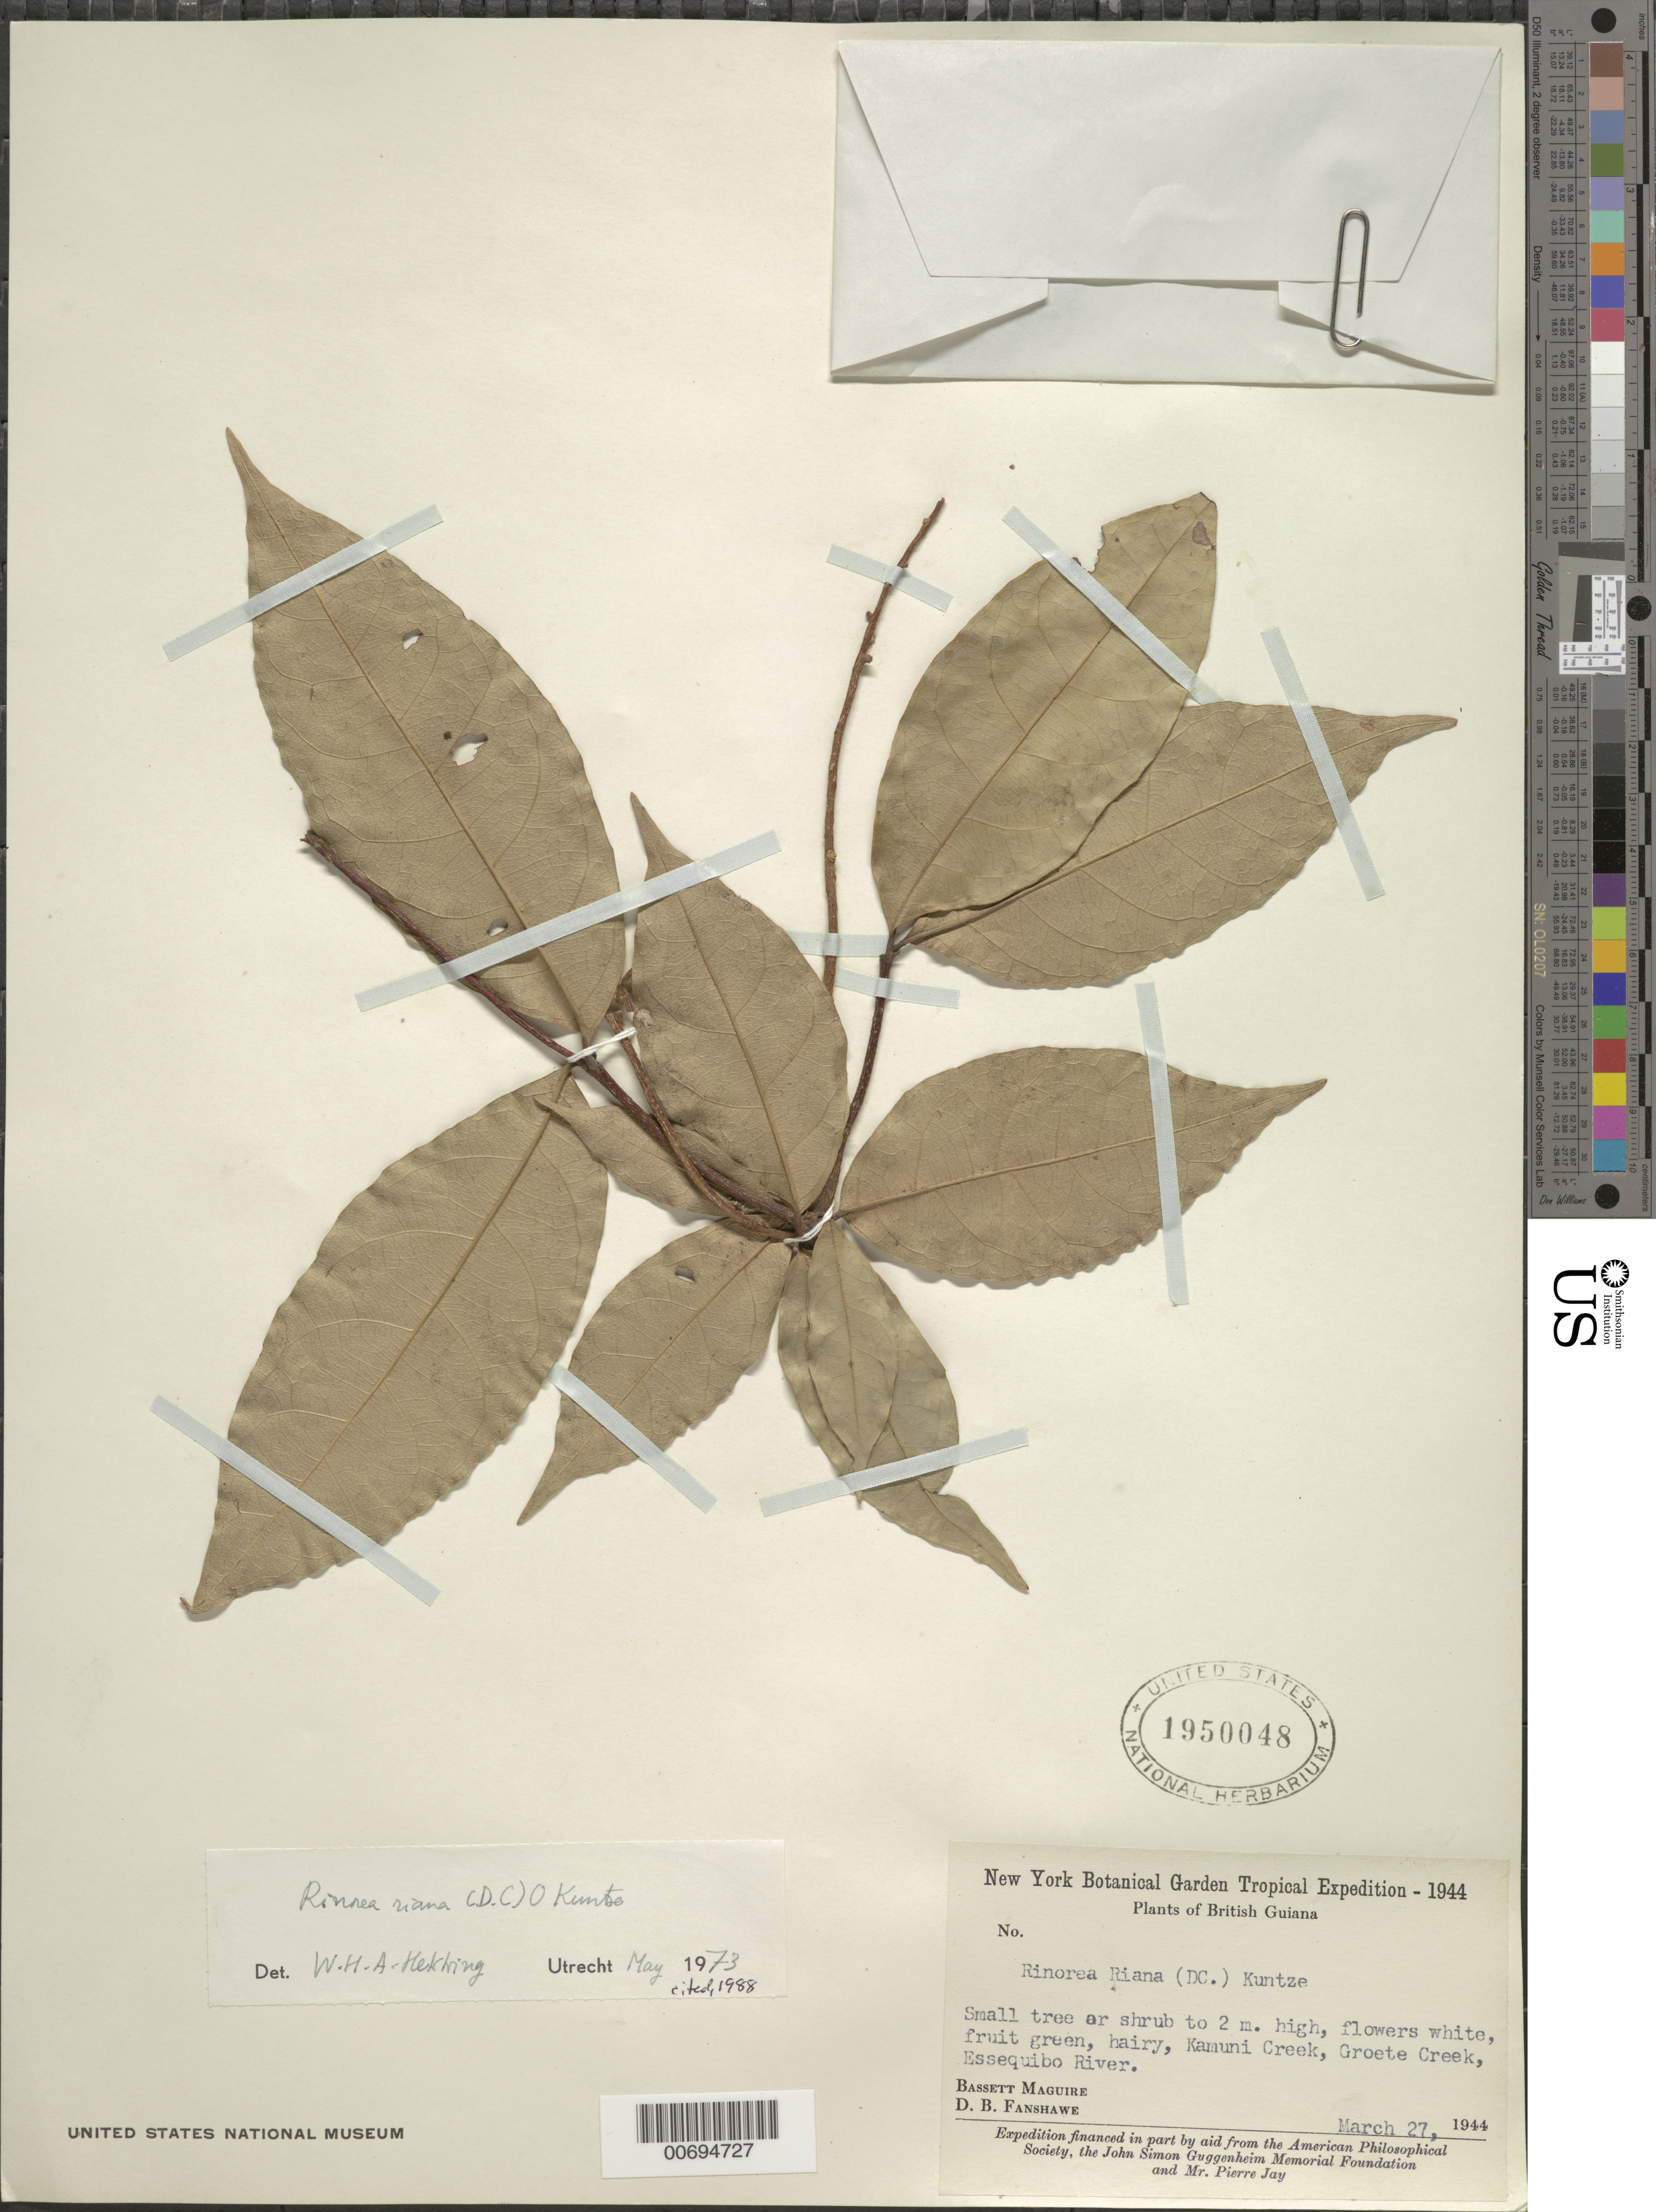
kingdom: Plantae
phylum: Tracheophyta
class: Magnoliopsida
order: Malpighiales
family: Violaceae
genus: Rinorea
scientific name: Rinorea riana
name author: Kuntze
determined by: Hekking, W. H. A.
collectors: B. Maguire & G. Stahel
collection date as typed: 27-Mar-44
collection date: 1944-03-27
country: Guyana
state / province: Essequibo Isl-W. Demerara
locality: Kamuni Creek, Groete Creek, Essequibo River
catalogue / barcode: US 1950048